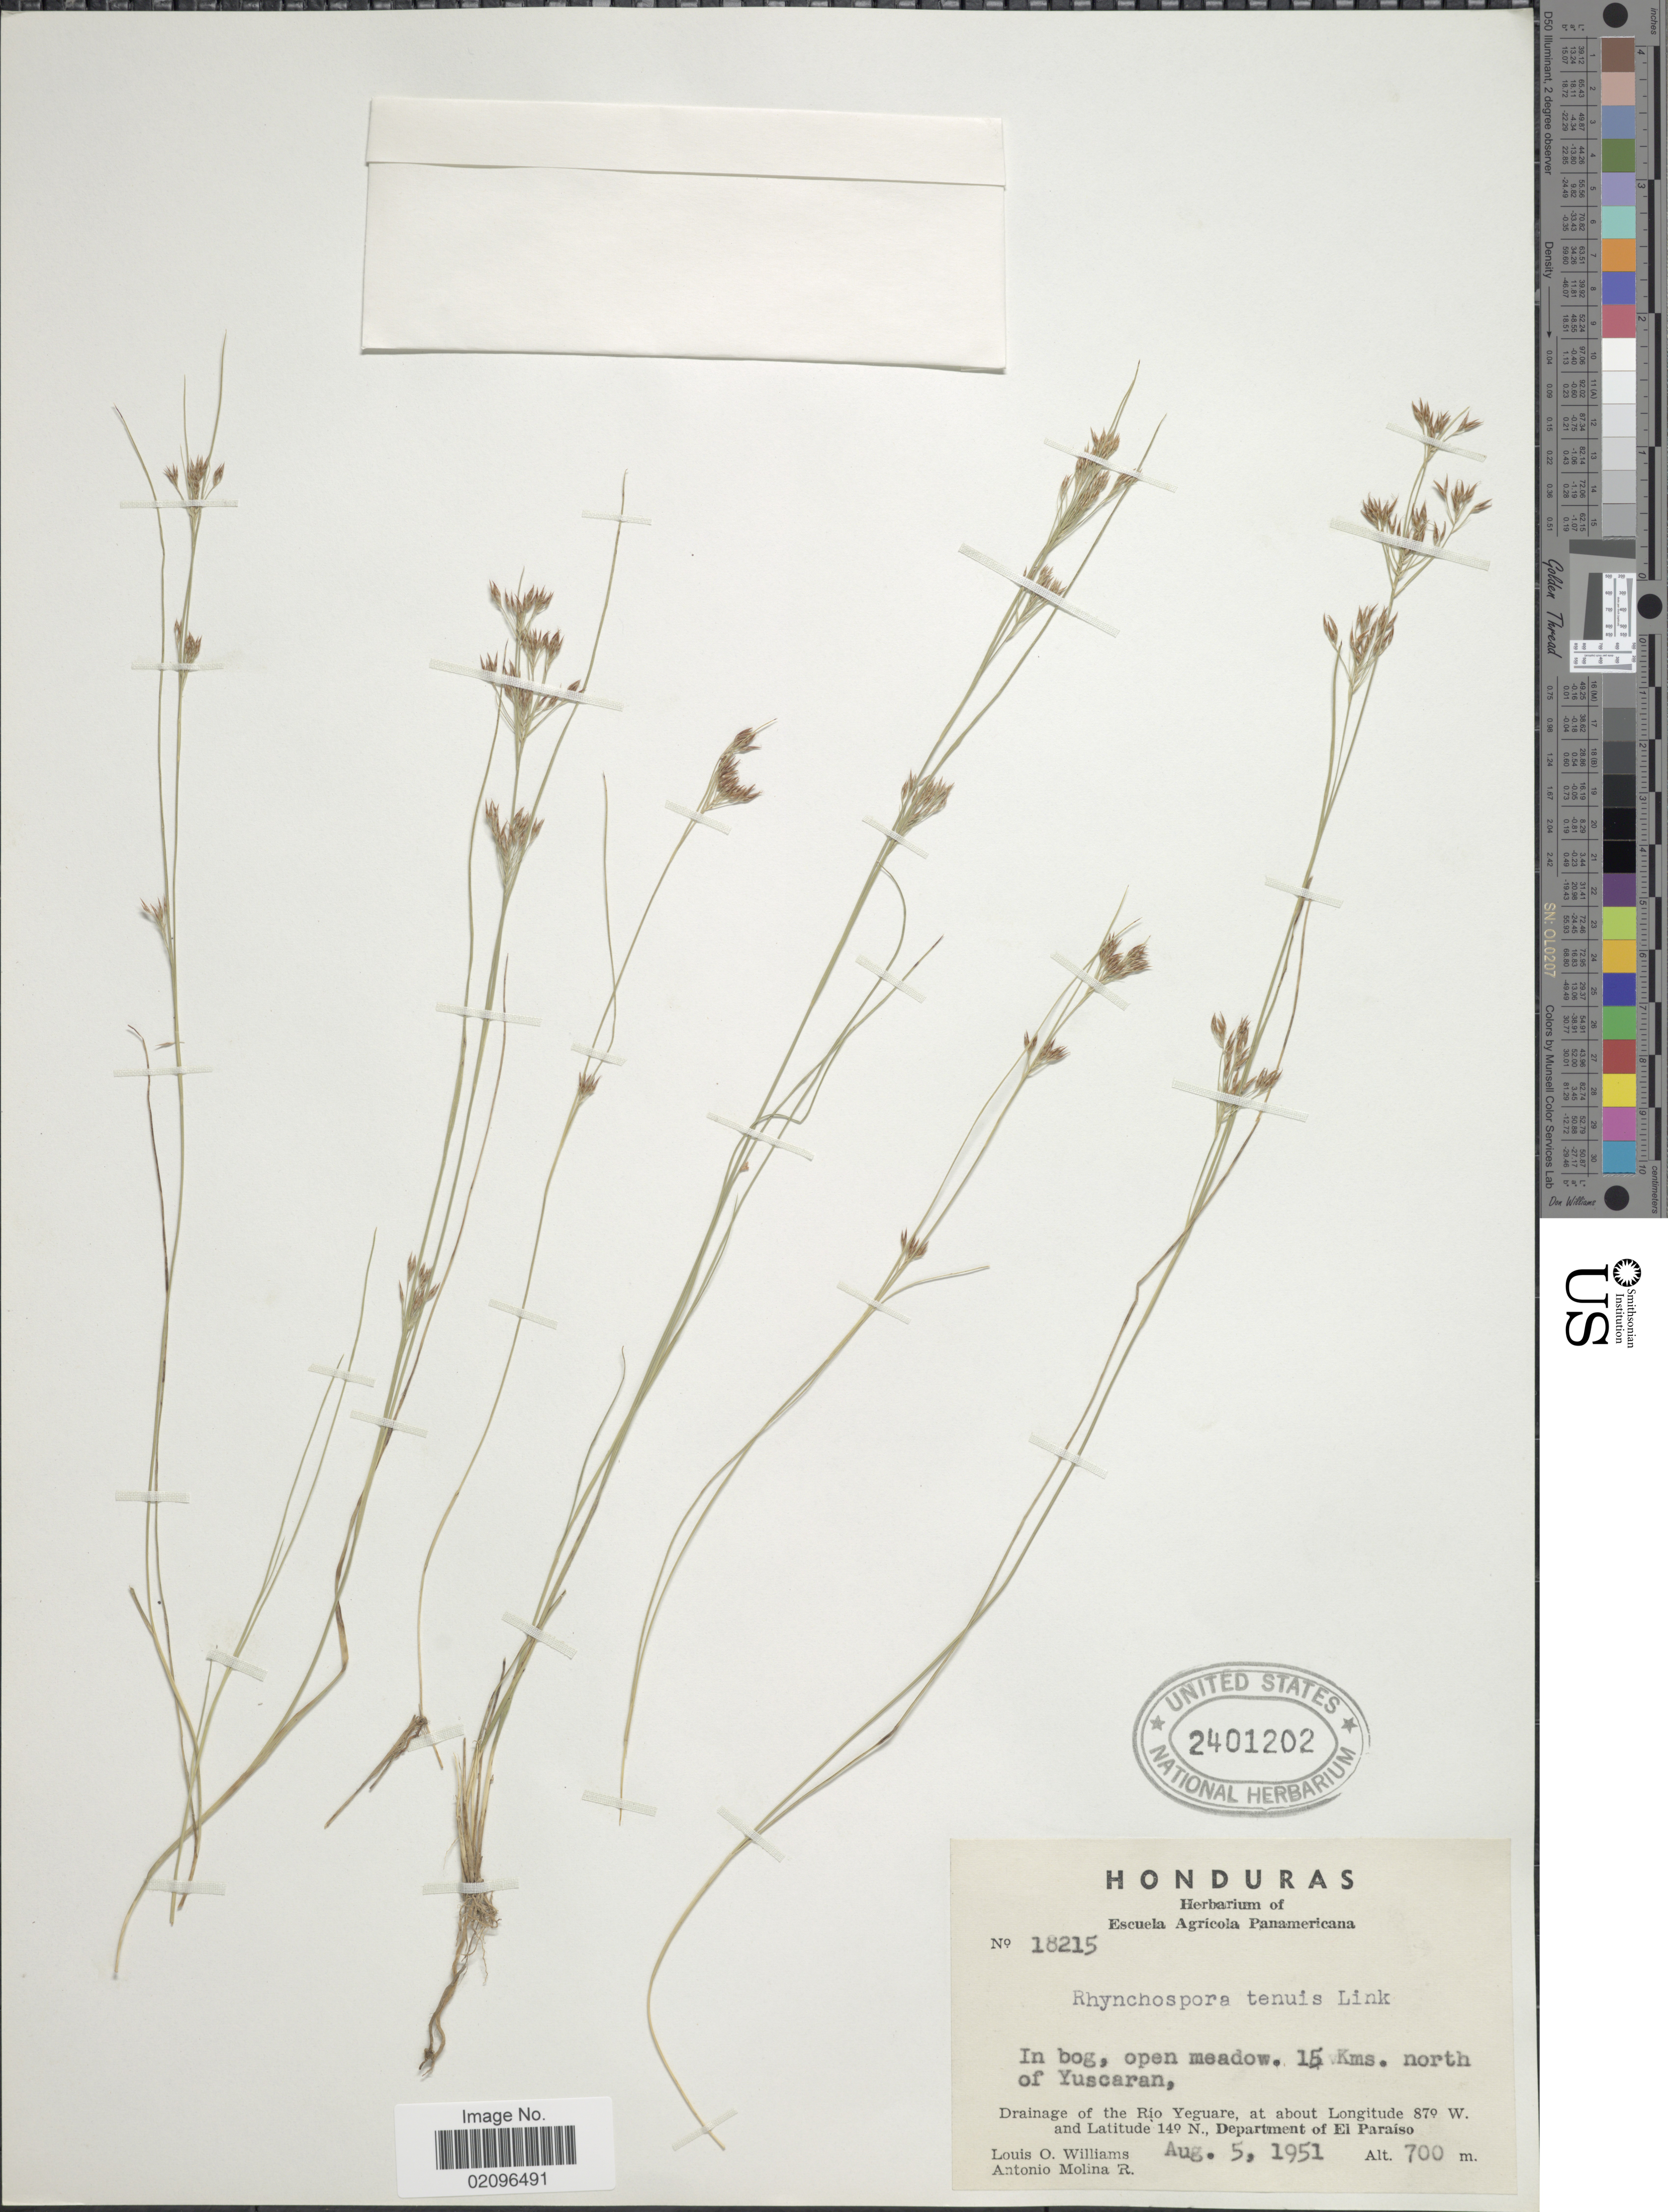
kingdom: Plantae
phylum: Tracheophyta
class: Liliopsida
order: Poales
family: Cyperaceae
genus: Rhynchospora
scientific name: Rhynchospora tenuis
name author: Link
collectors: L. O. Williams & A. Molina R.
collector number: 18215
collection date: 1951-08-05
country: Honduras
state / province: El Paraíso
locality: Honduras, In bog, open meadow, 15 Kms. north of Yuscaran, Drainage of the Rio Yeguare, Department of El Paraiso.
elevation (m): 700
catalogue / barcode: US 2401202